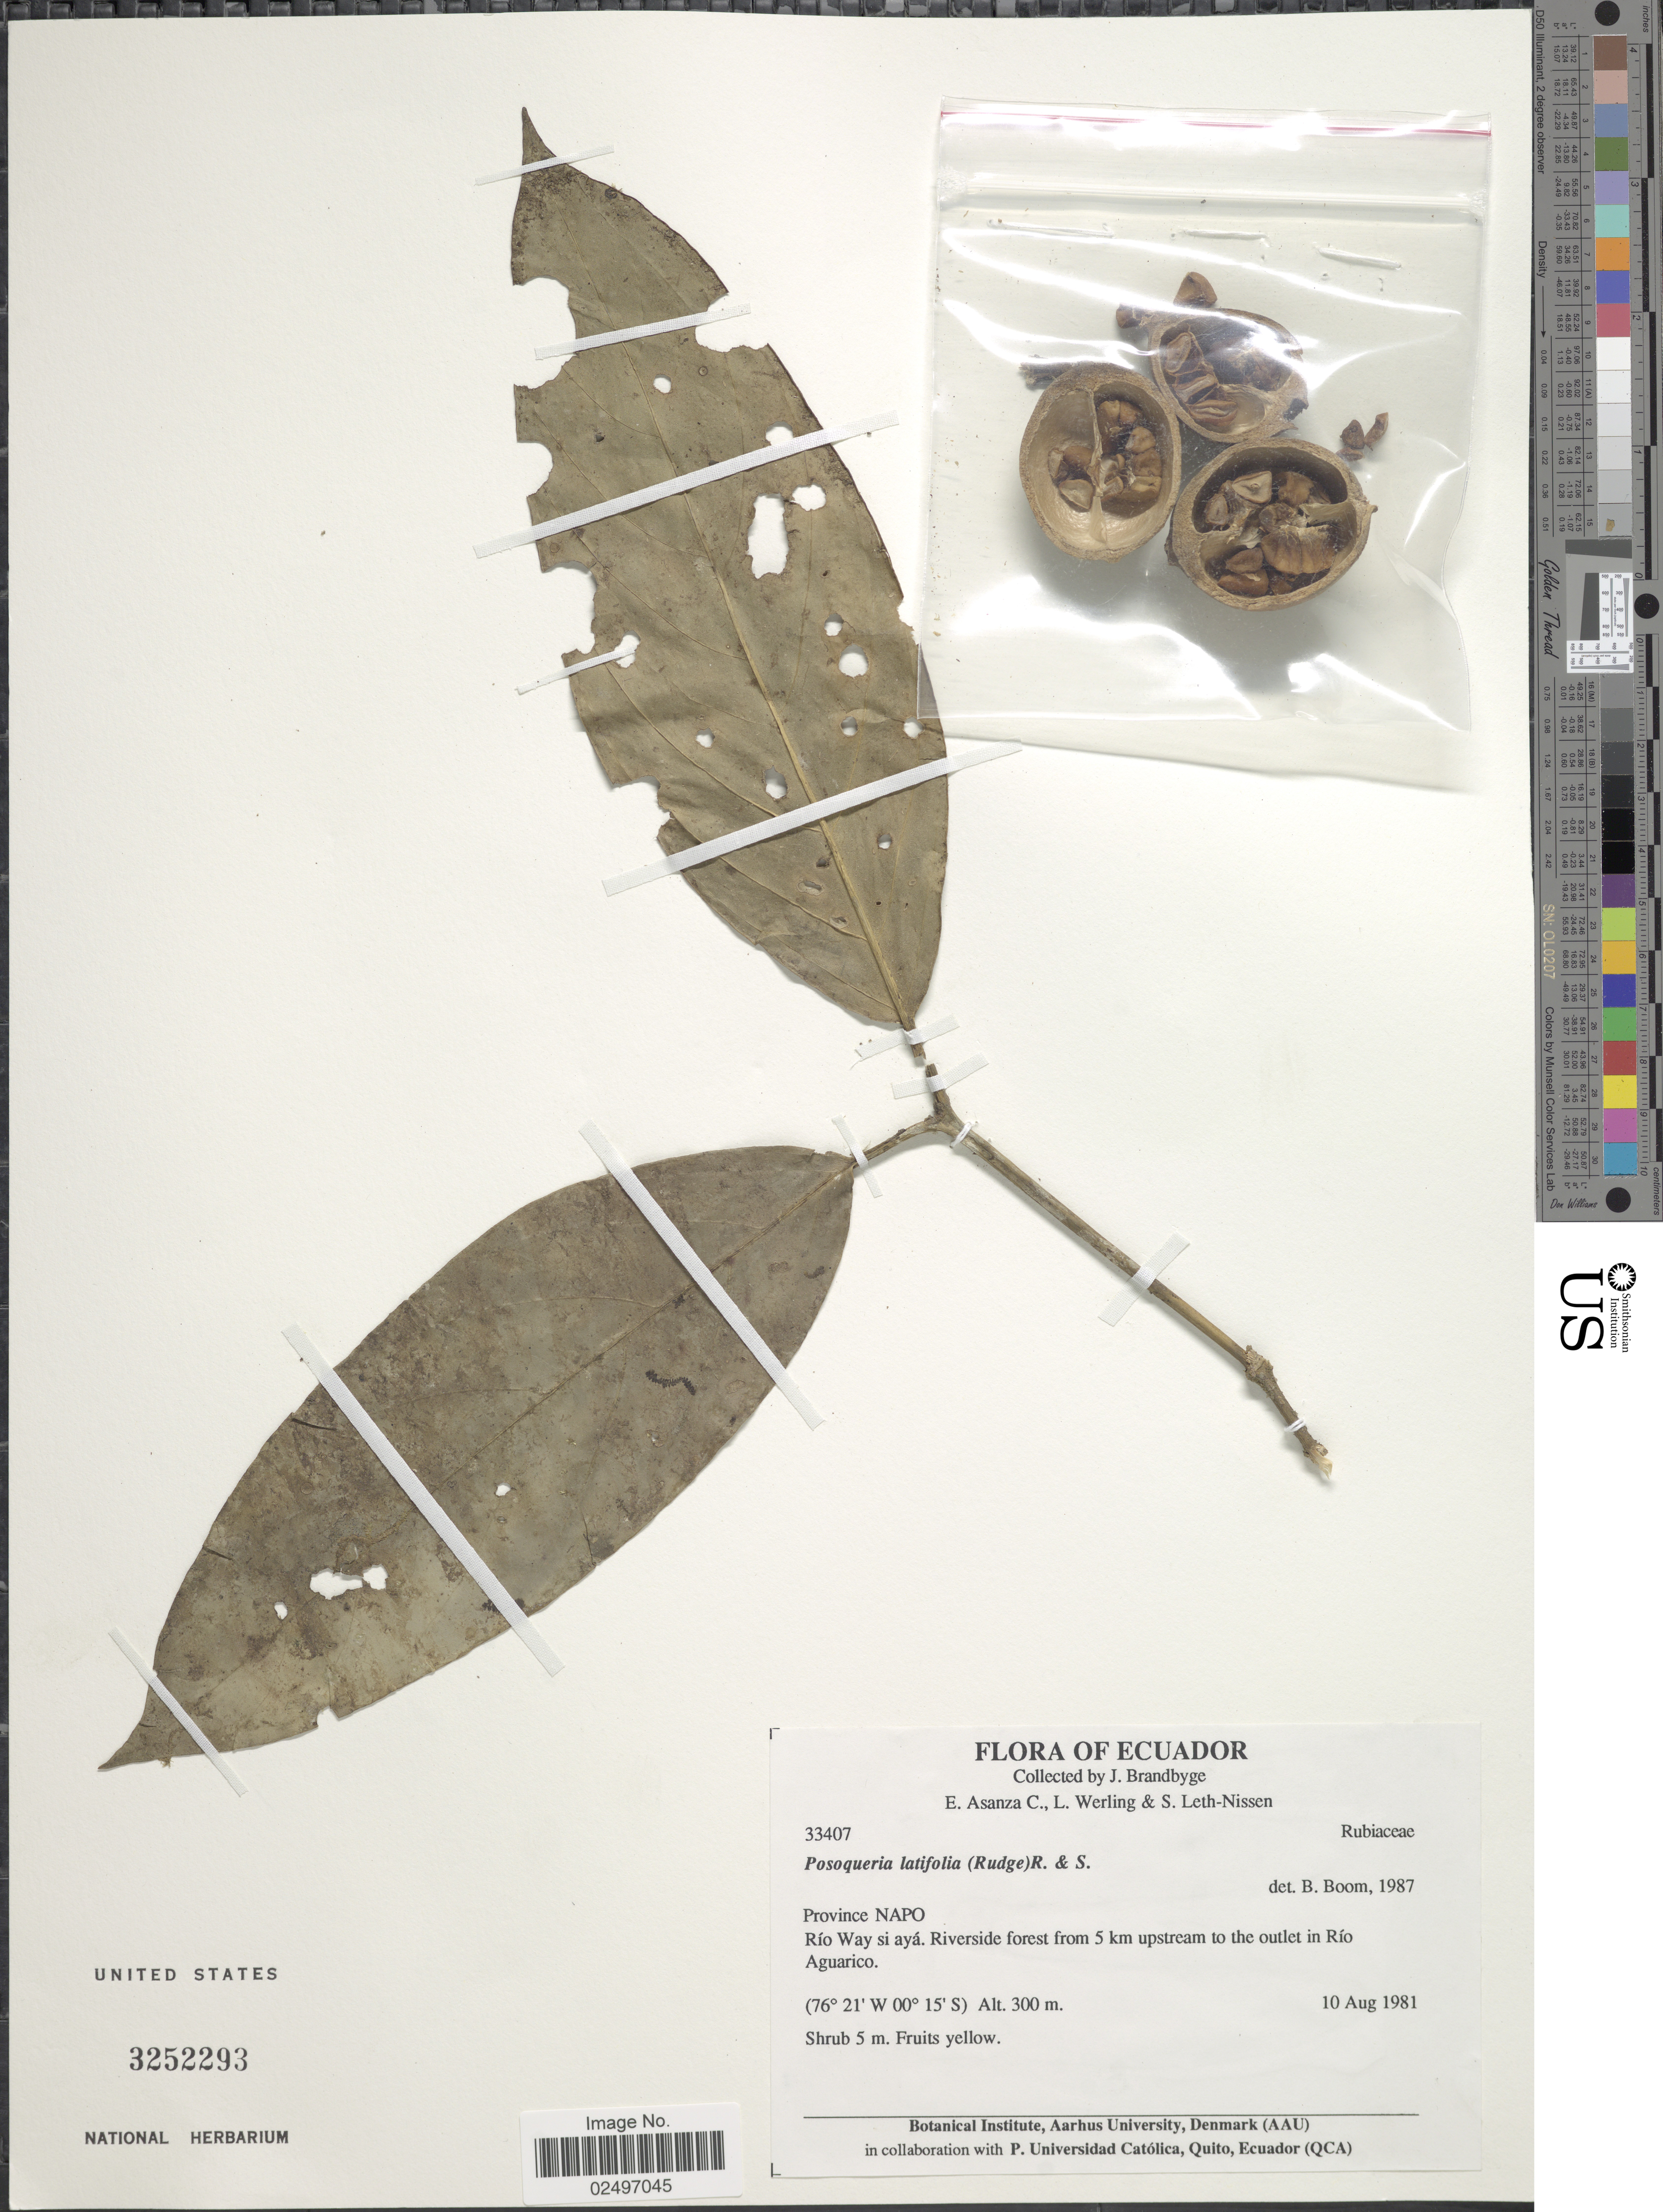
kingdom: Plantae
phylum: Tracheophyta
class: Magnoliopsida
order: Gentianales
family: Rubiaceae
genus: Posoqueria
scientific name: Posoqueria latifolia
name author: (Rudge) Roem. & Schult.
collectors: J. Brandbyge, E. Asanza C., L. Werling & S. Leth-Nissen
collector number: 33407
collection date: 1981-08-10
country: Ecuador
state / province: Napo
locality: Río Way si ayá. Riverside from 5 km upstream to the outlet in Río Aguarico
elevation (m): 300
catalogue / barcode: US 3252293